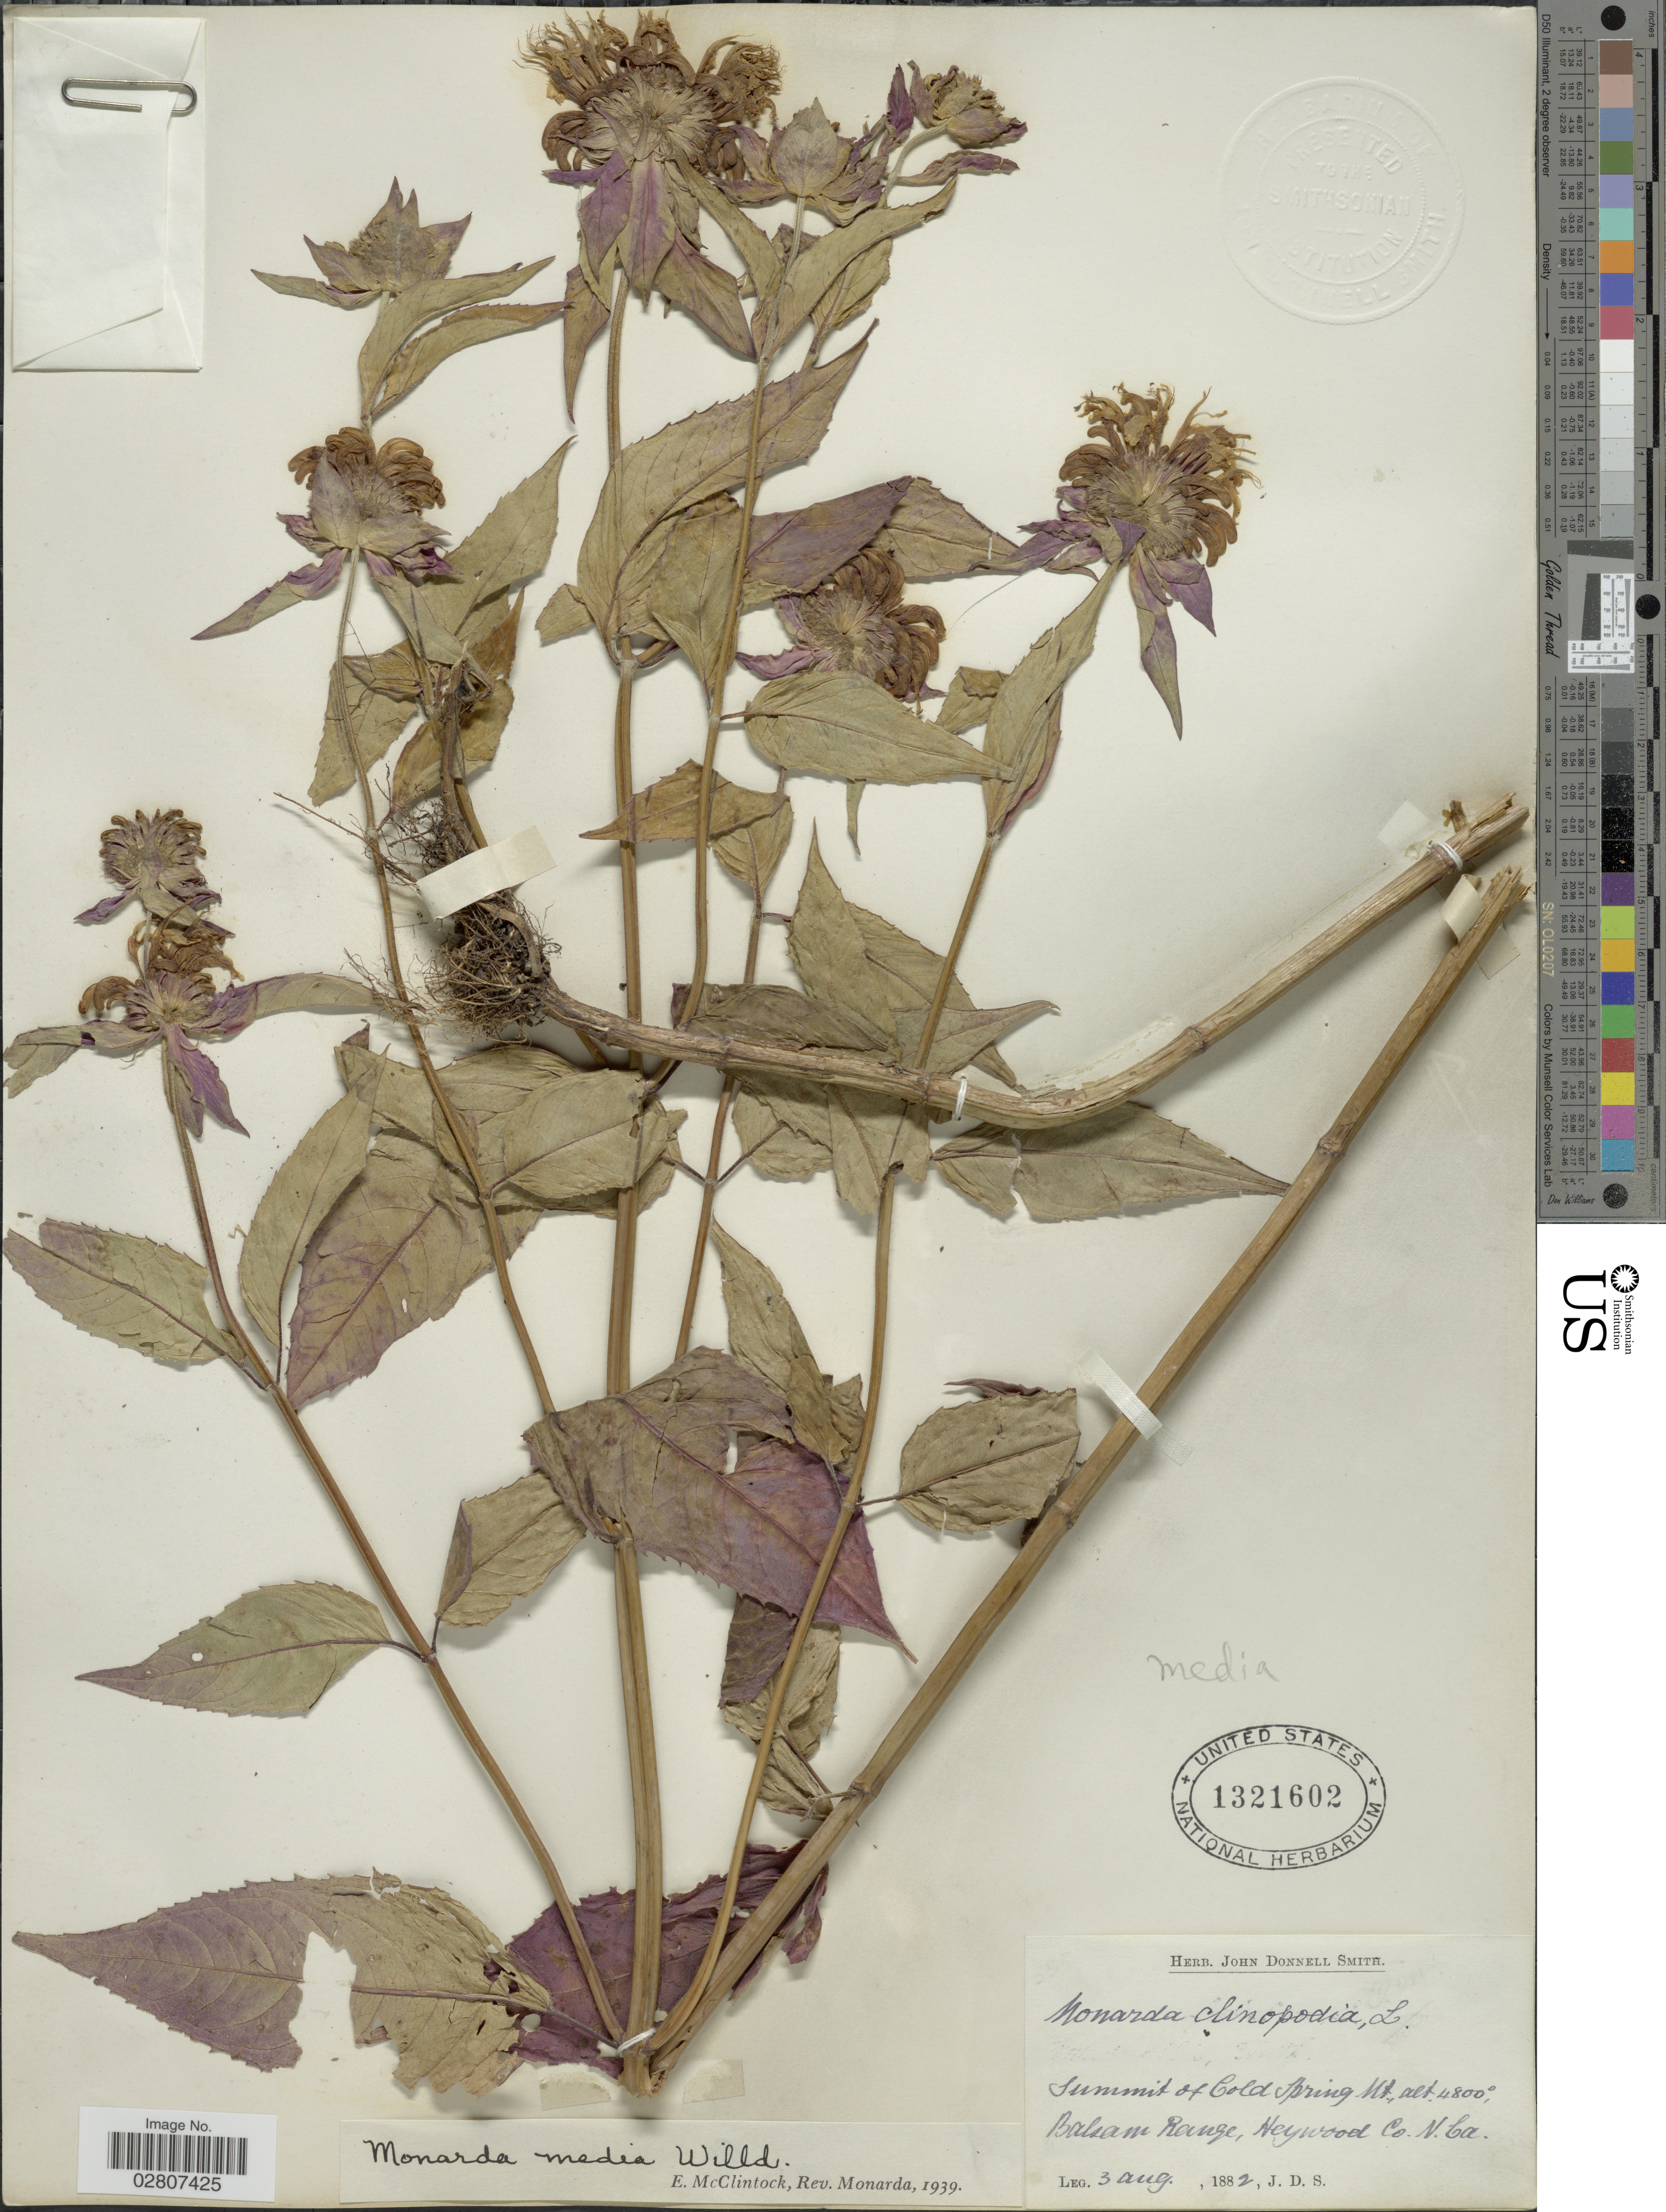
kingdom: Plantae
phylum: Tracheophyta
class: Magnoliopsida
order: Lamiales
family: Lamiaceae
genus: Monarda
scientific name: Monarda media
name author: Willd.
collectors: J. Donnell Smith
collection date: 1882-08-03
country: United States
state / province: North Carolina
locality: Summit of Cold Spring Mt. Balsam Range, Heywood Co. N. Ca.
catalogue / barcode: US 1321602